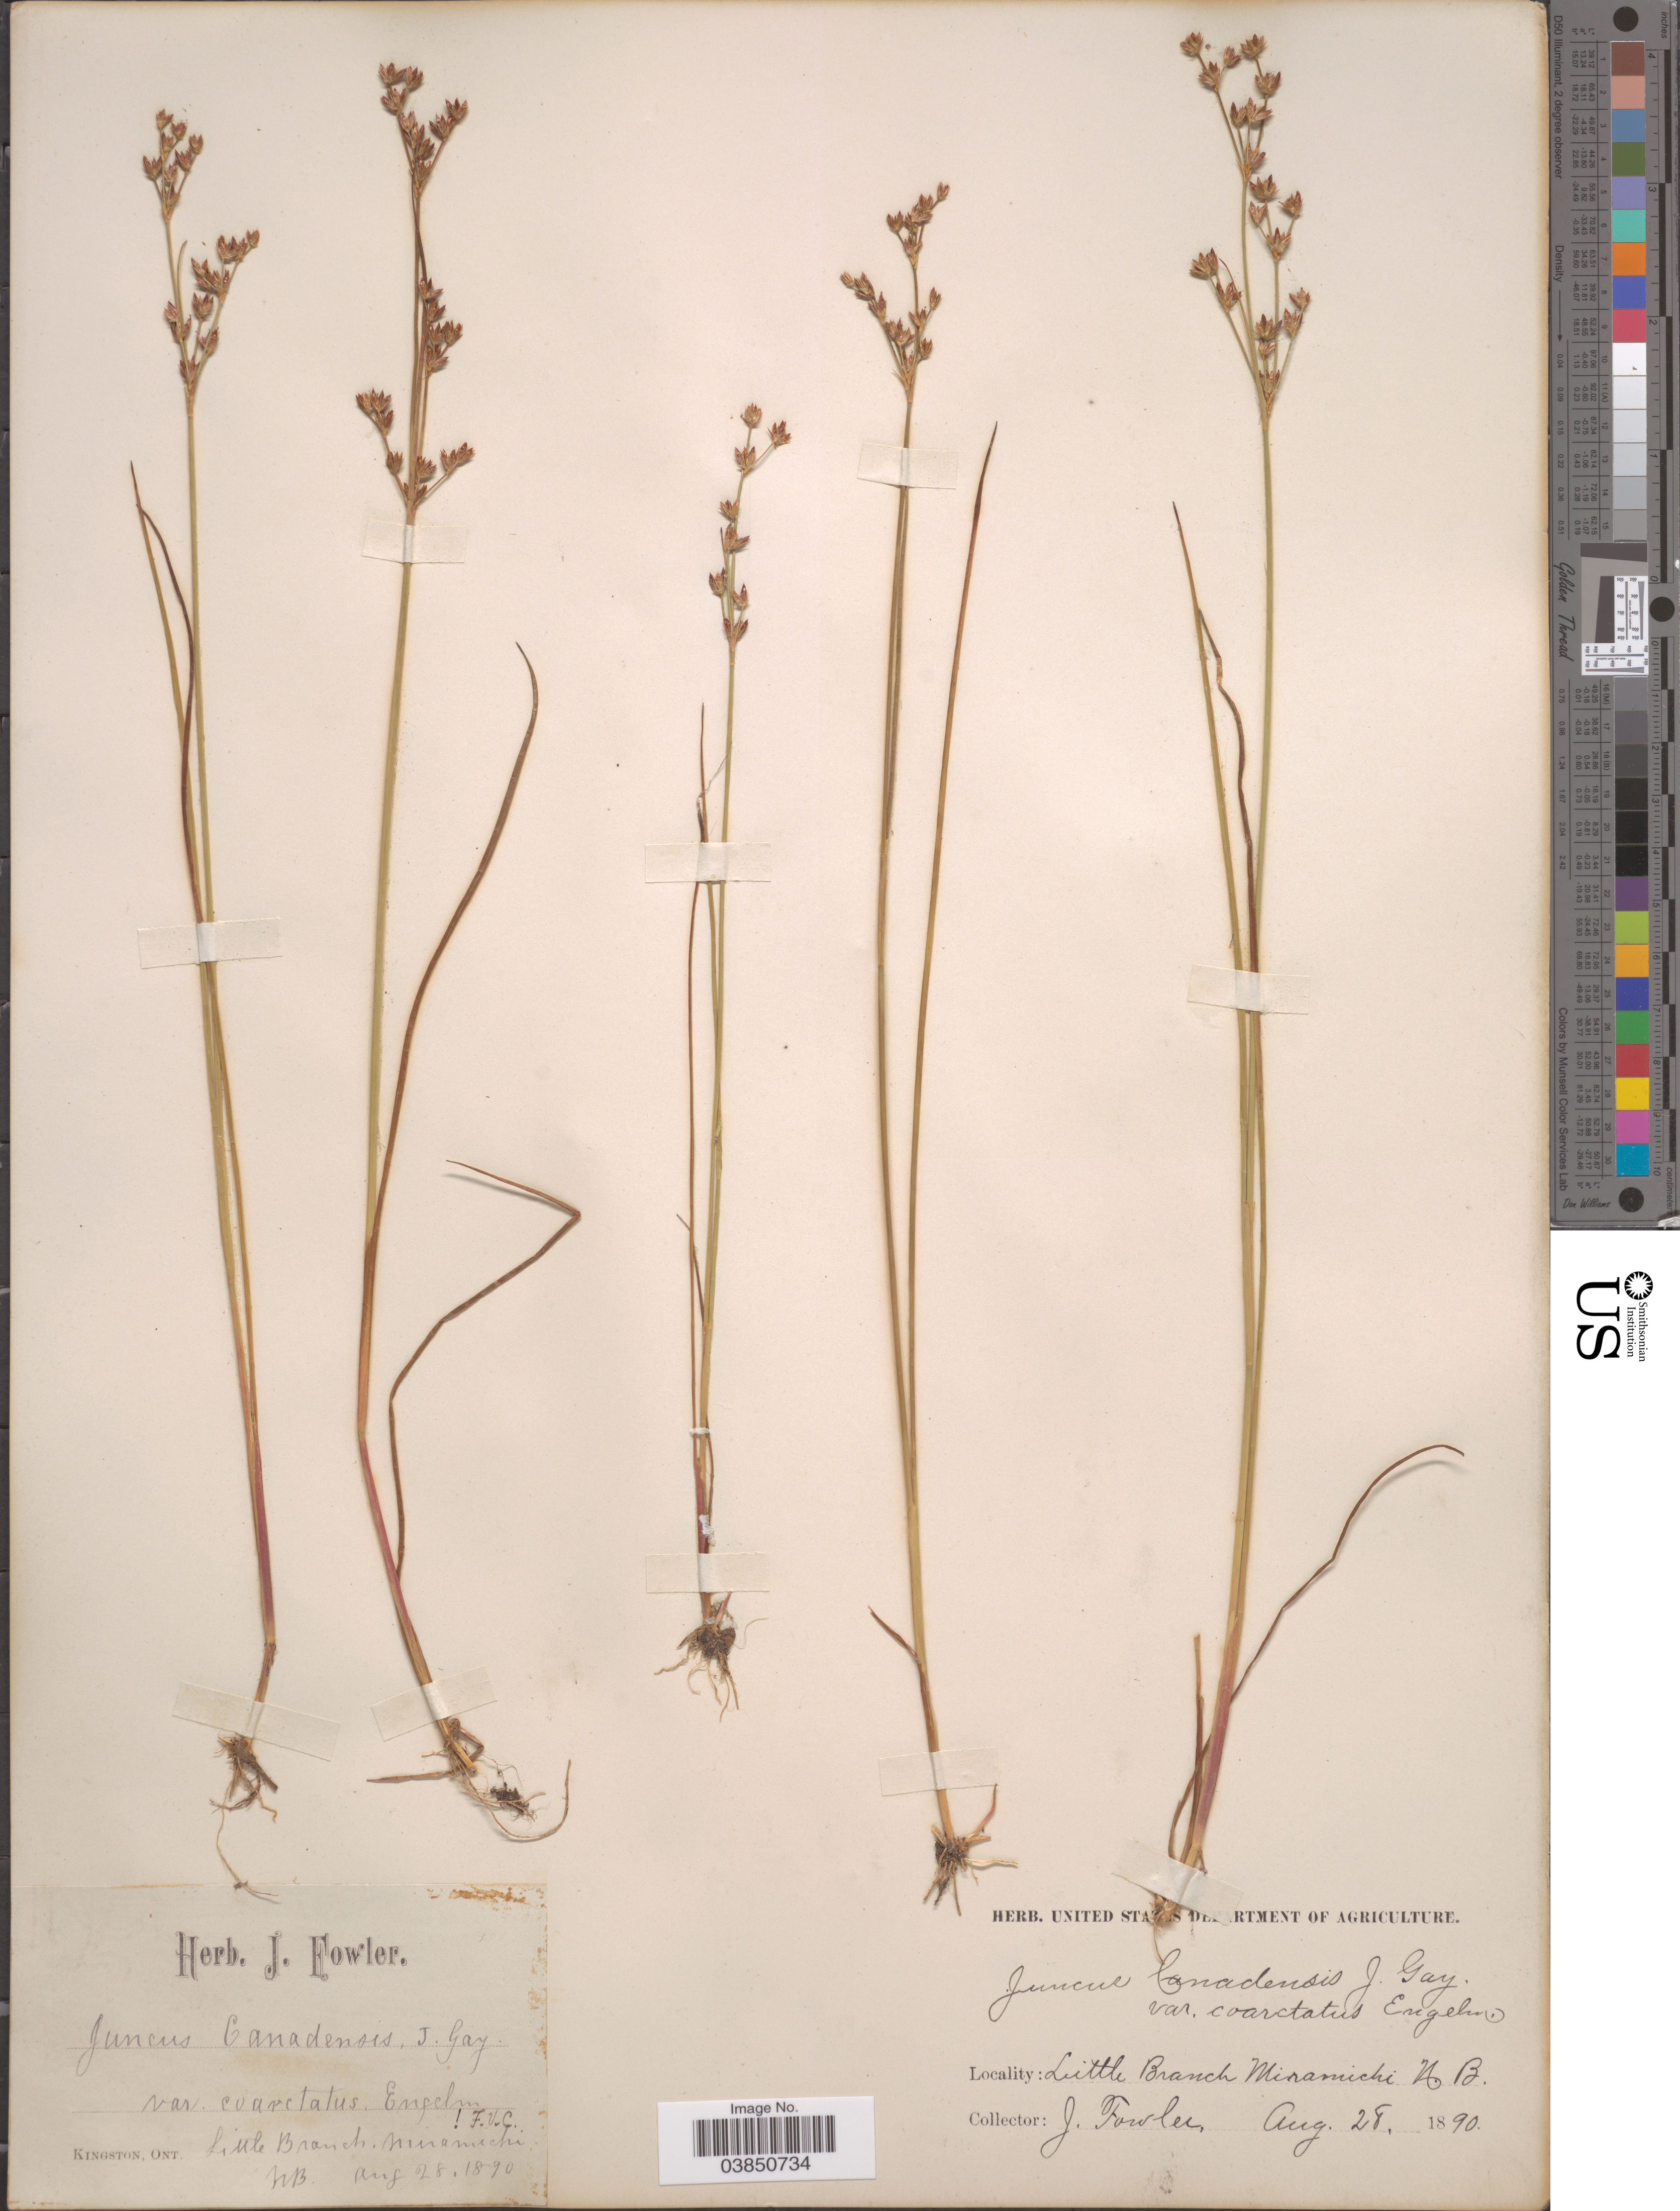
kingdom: Plantae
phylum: Tracheophyta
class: Liliopsida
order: Poales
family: Juncaceae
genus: Juncus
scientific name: Juncus brevicaudatus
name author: (Engelm.) Fernald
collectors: J. Fowler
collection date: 1890-08-28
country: Canada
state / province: New Brunswick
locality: Little Branch, Miramichi.